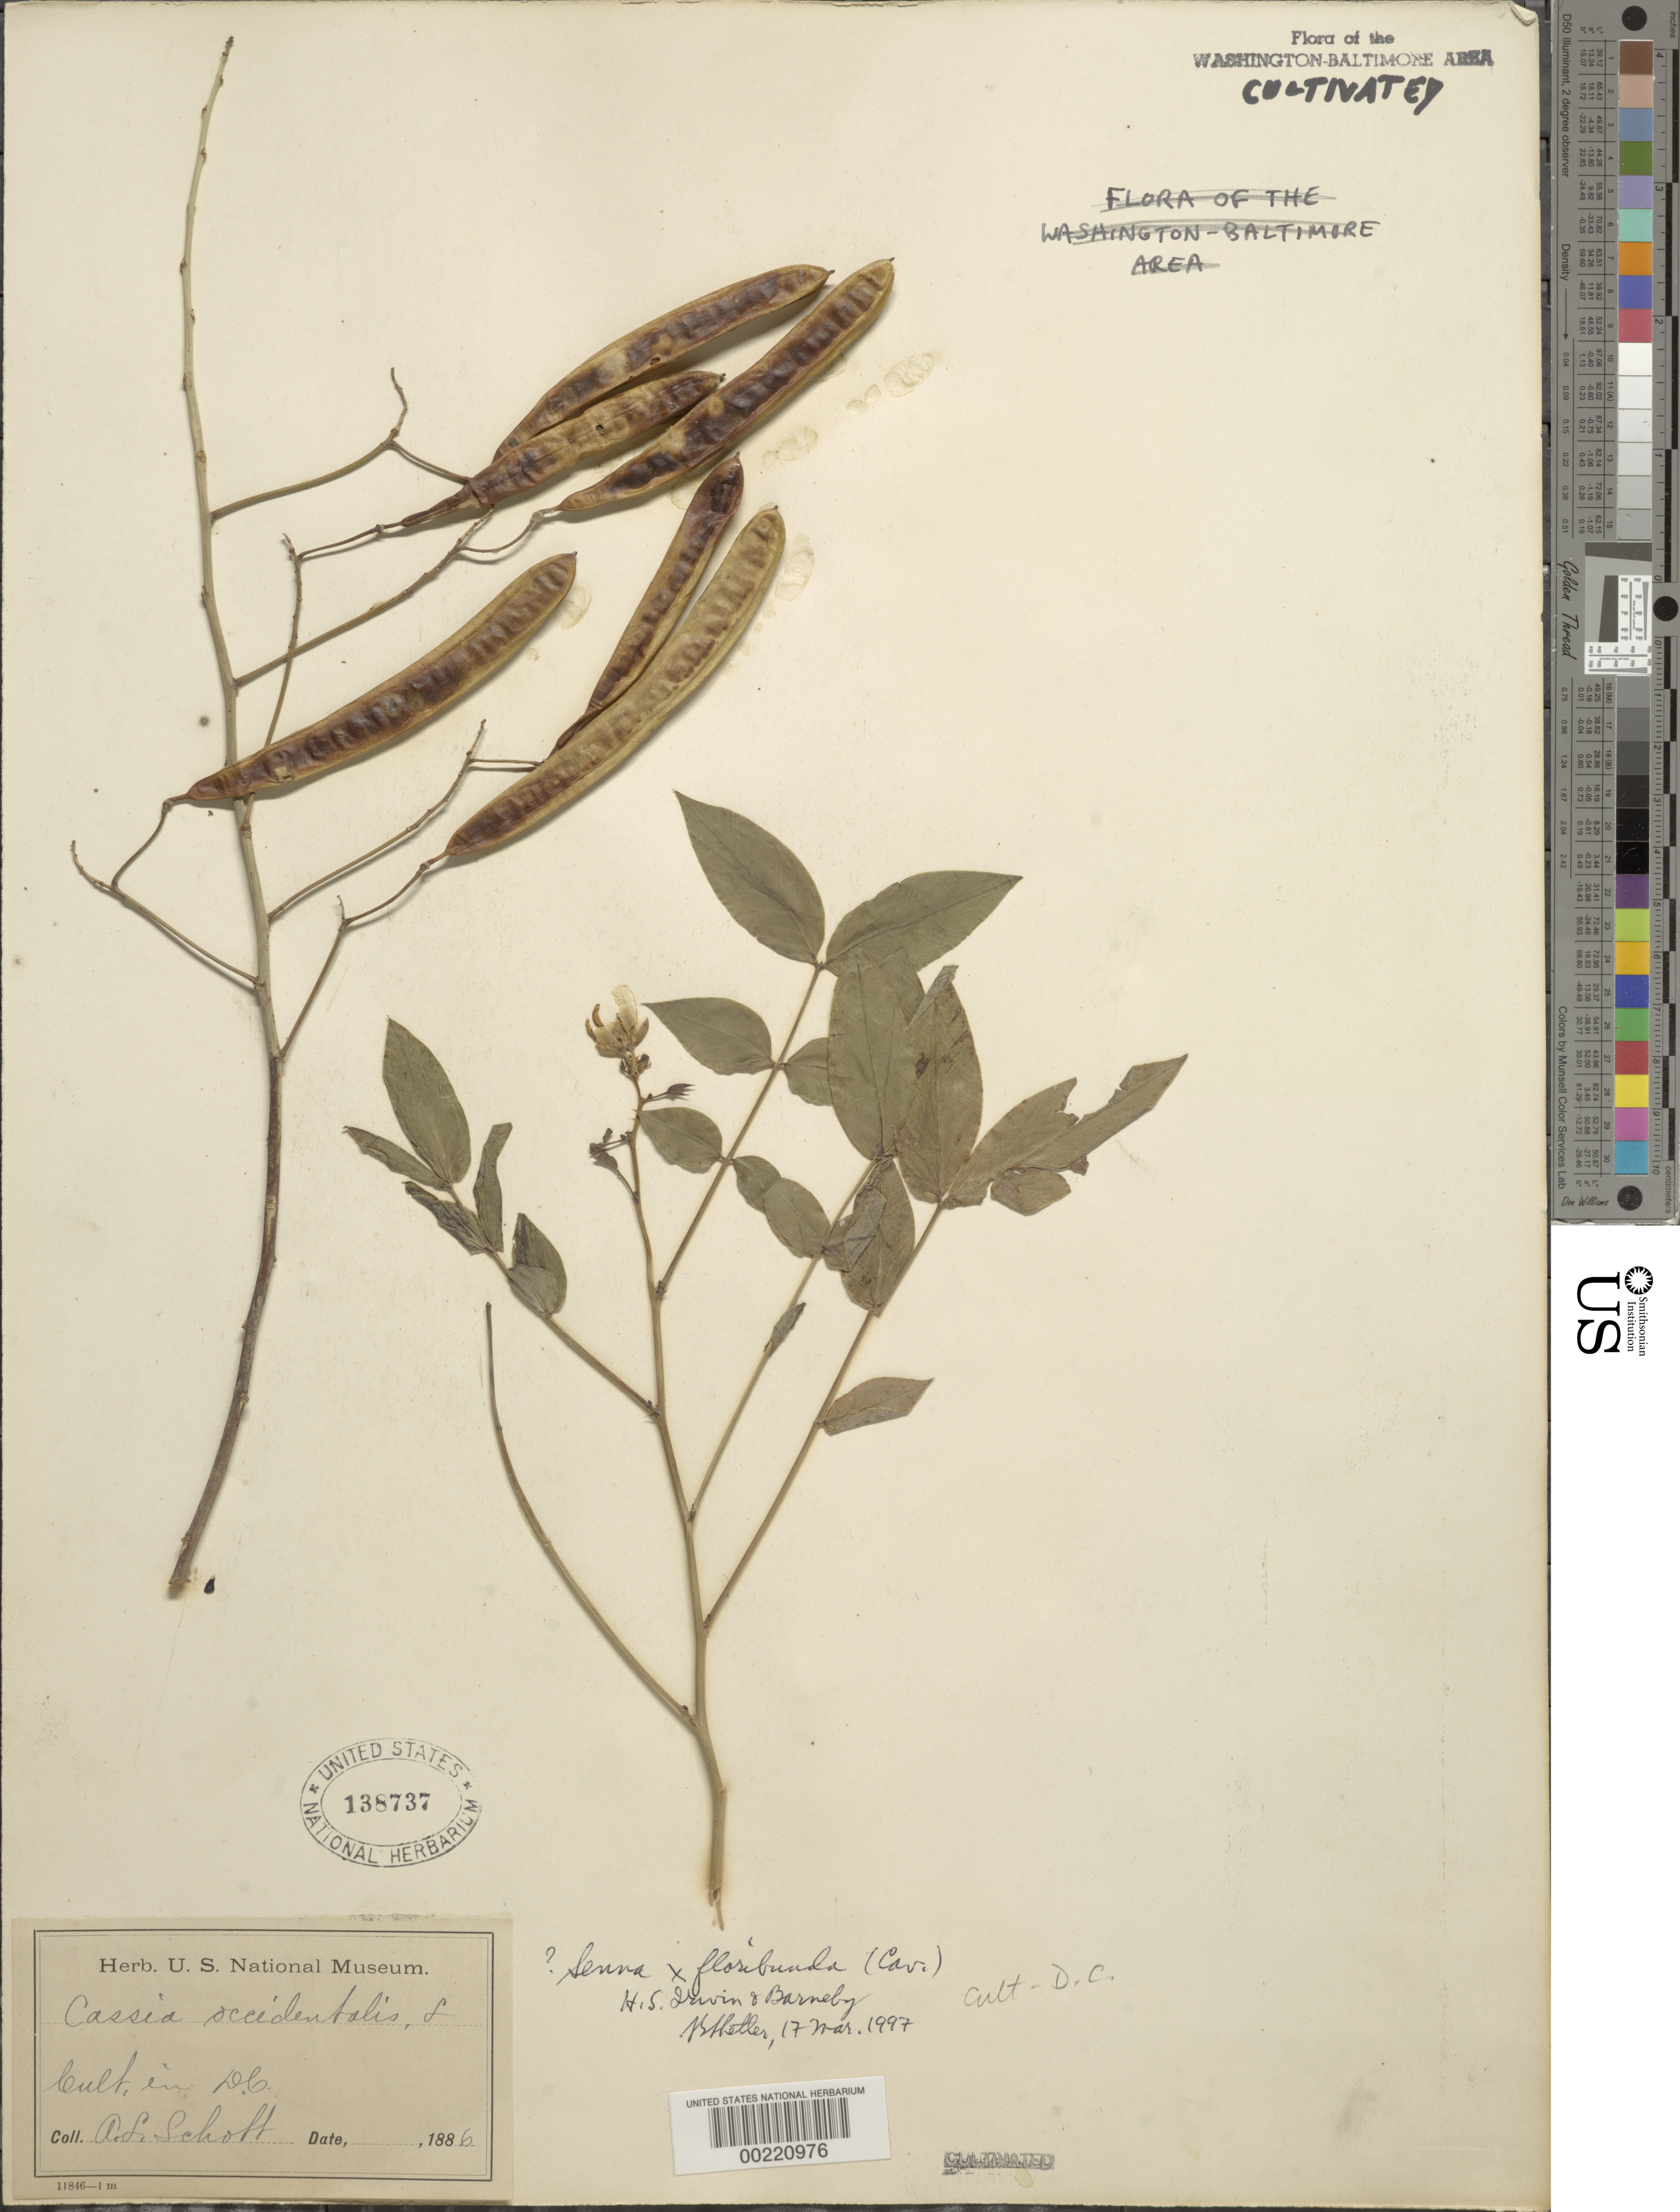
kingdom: Plantae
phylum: Tracheophyta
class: Magnoliopsida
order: Fabales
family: Fabaceae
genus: Cassia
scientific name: Cassia floribunda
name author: Cav.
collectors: A. L. Schott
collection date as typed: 1886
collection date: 1886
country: United States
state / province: District of Columbia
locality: Washington DC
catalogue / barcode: US 138737